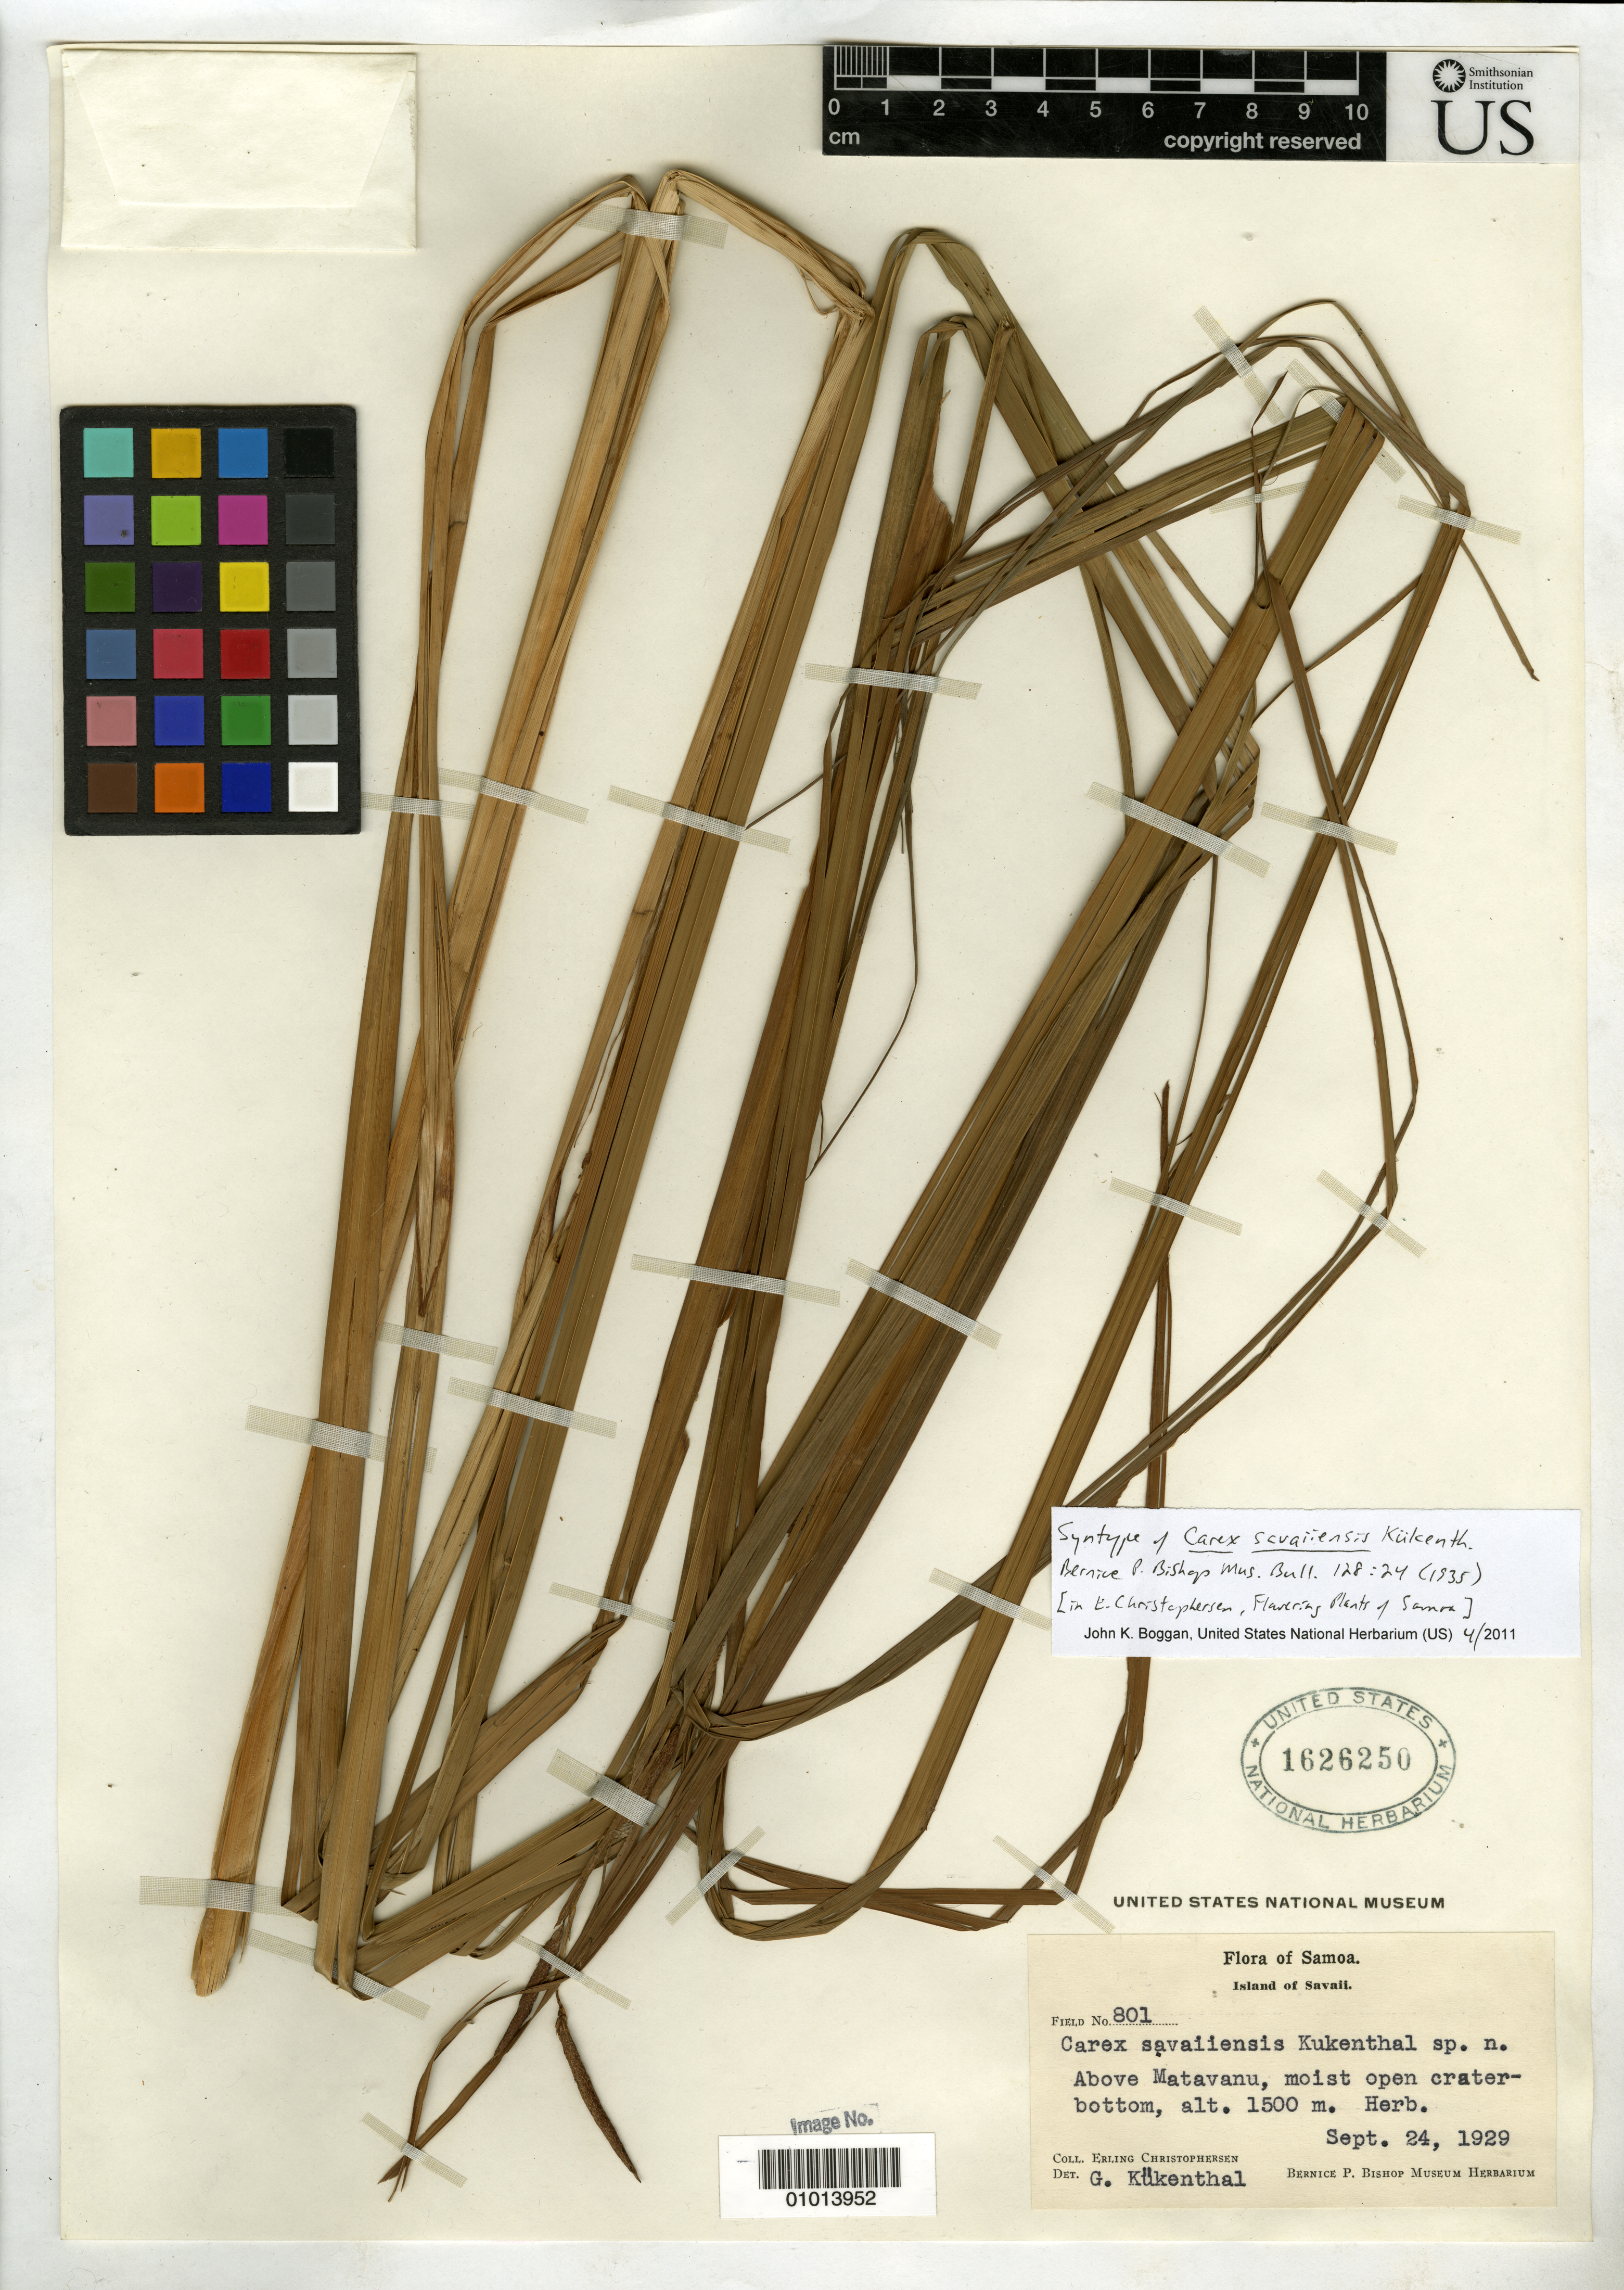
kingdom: Plantae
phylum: Tracheophyta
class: Liliopsida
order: Poales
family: Cyperaceae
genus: Carex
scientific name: Carex savaiiensis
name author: Kük.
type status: Syntype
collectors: E. Christophersen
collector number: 801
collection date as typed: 24 Sep 1929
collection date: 1929-09-24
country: Samoa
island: Savai'i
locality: Savaii.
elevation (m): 1500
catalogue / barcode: US 1626250